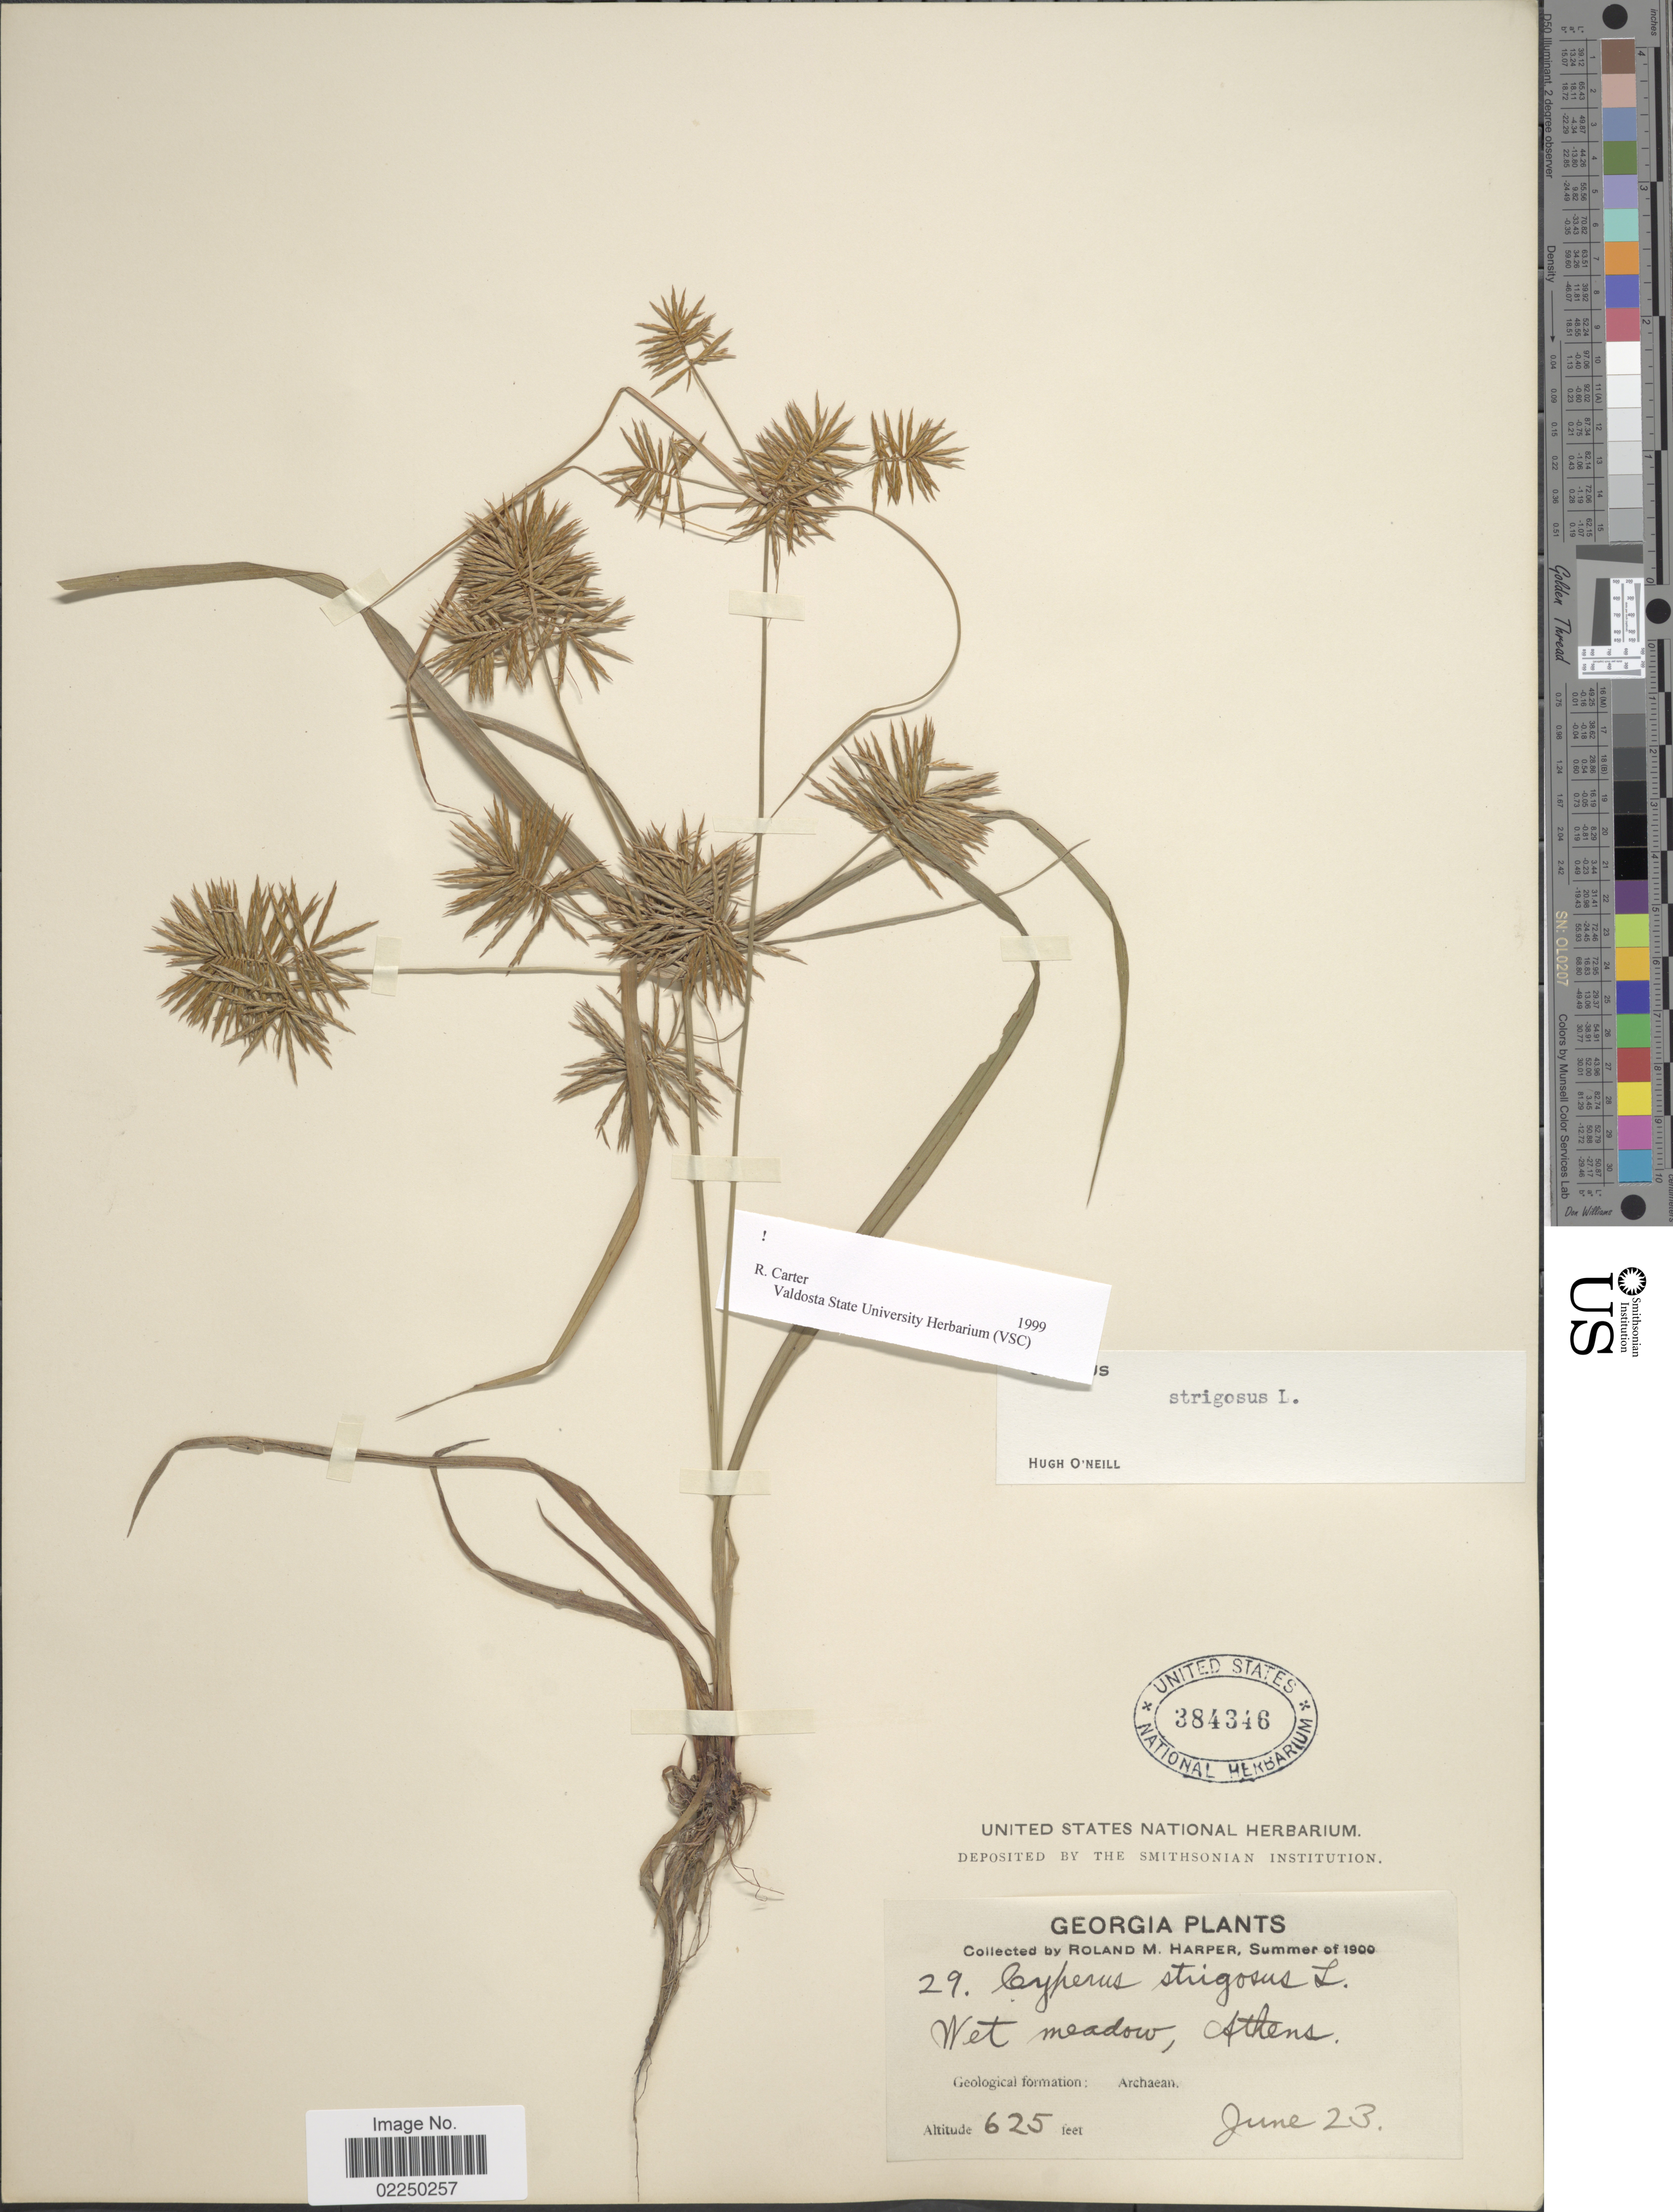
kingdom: Plantae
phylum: Tracheophyta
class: Liliopsida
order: Poales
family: Cyperaceae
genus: Cyperus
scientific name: Cyperus strigosus L.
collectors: R. M. Harper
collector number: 29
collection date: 1900-06-23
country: United States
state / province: Georgia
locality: Wet meadow, Athens, Archaen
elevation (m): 190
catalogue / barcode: US 384346